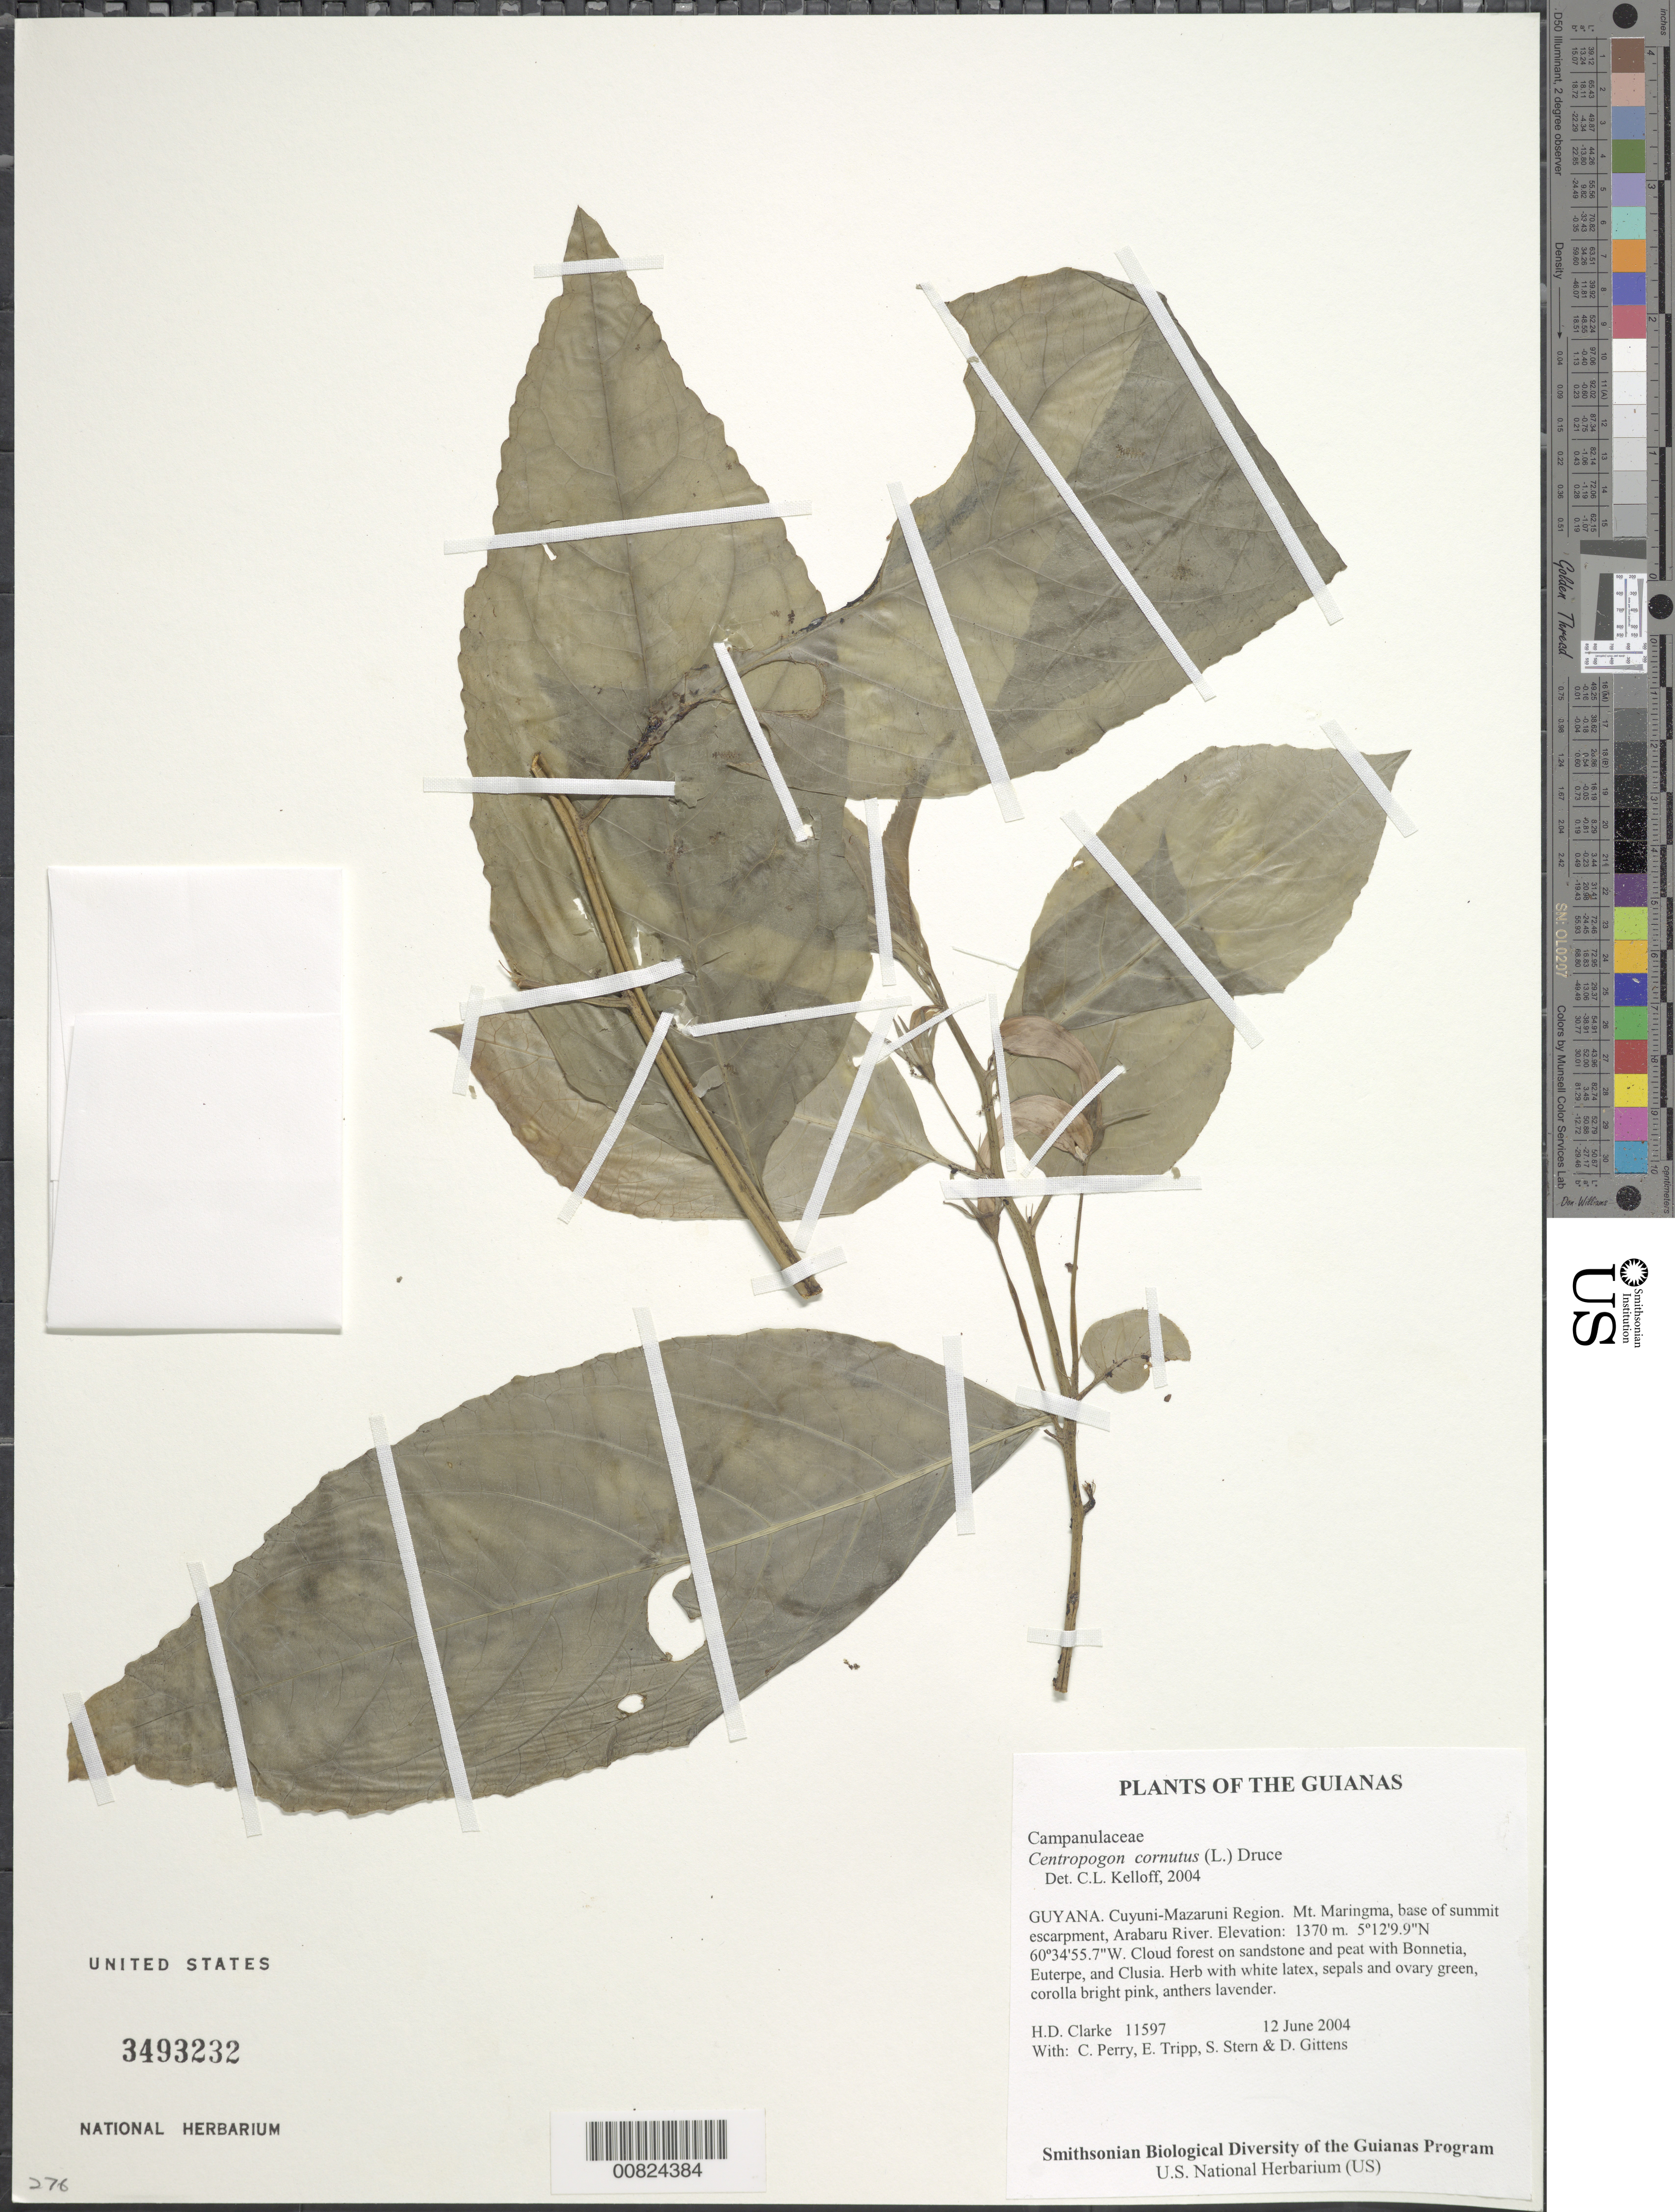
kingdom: Plantae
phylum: Tracheophyta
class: Magnoliopsida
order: Asterales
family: Campanulaceae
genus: Centropogon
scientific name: Centropogon cornutus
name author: (L.) Druce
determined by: Kelloff, Carol L., (US), Smithsonian Institution - National Museum of Natural History (UNITED STATES)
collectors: H. D. Clarke, C. Perry, E. Tripp, S. R. Stern & D. Gittens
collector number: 11597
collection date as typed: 12 June 2004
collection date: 2004-06-12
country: Guyana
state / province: Cuyuni-Mazaruni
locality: Mt. Maringma, base of summit escarpment, Arabaru River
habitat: Cloud forest on sandstone and peat with Bonnetia, Euterpe, and Clusia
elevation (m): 1370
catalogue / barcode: US 3493232